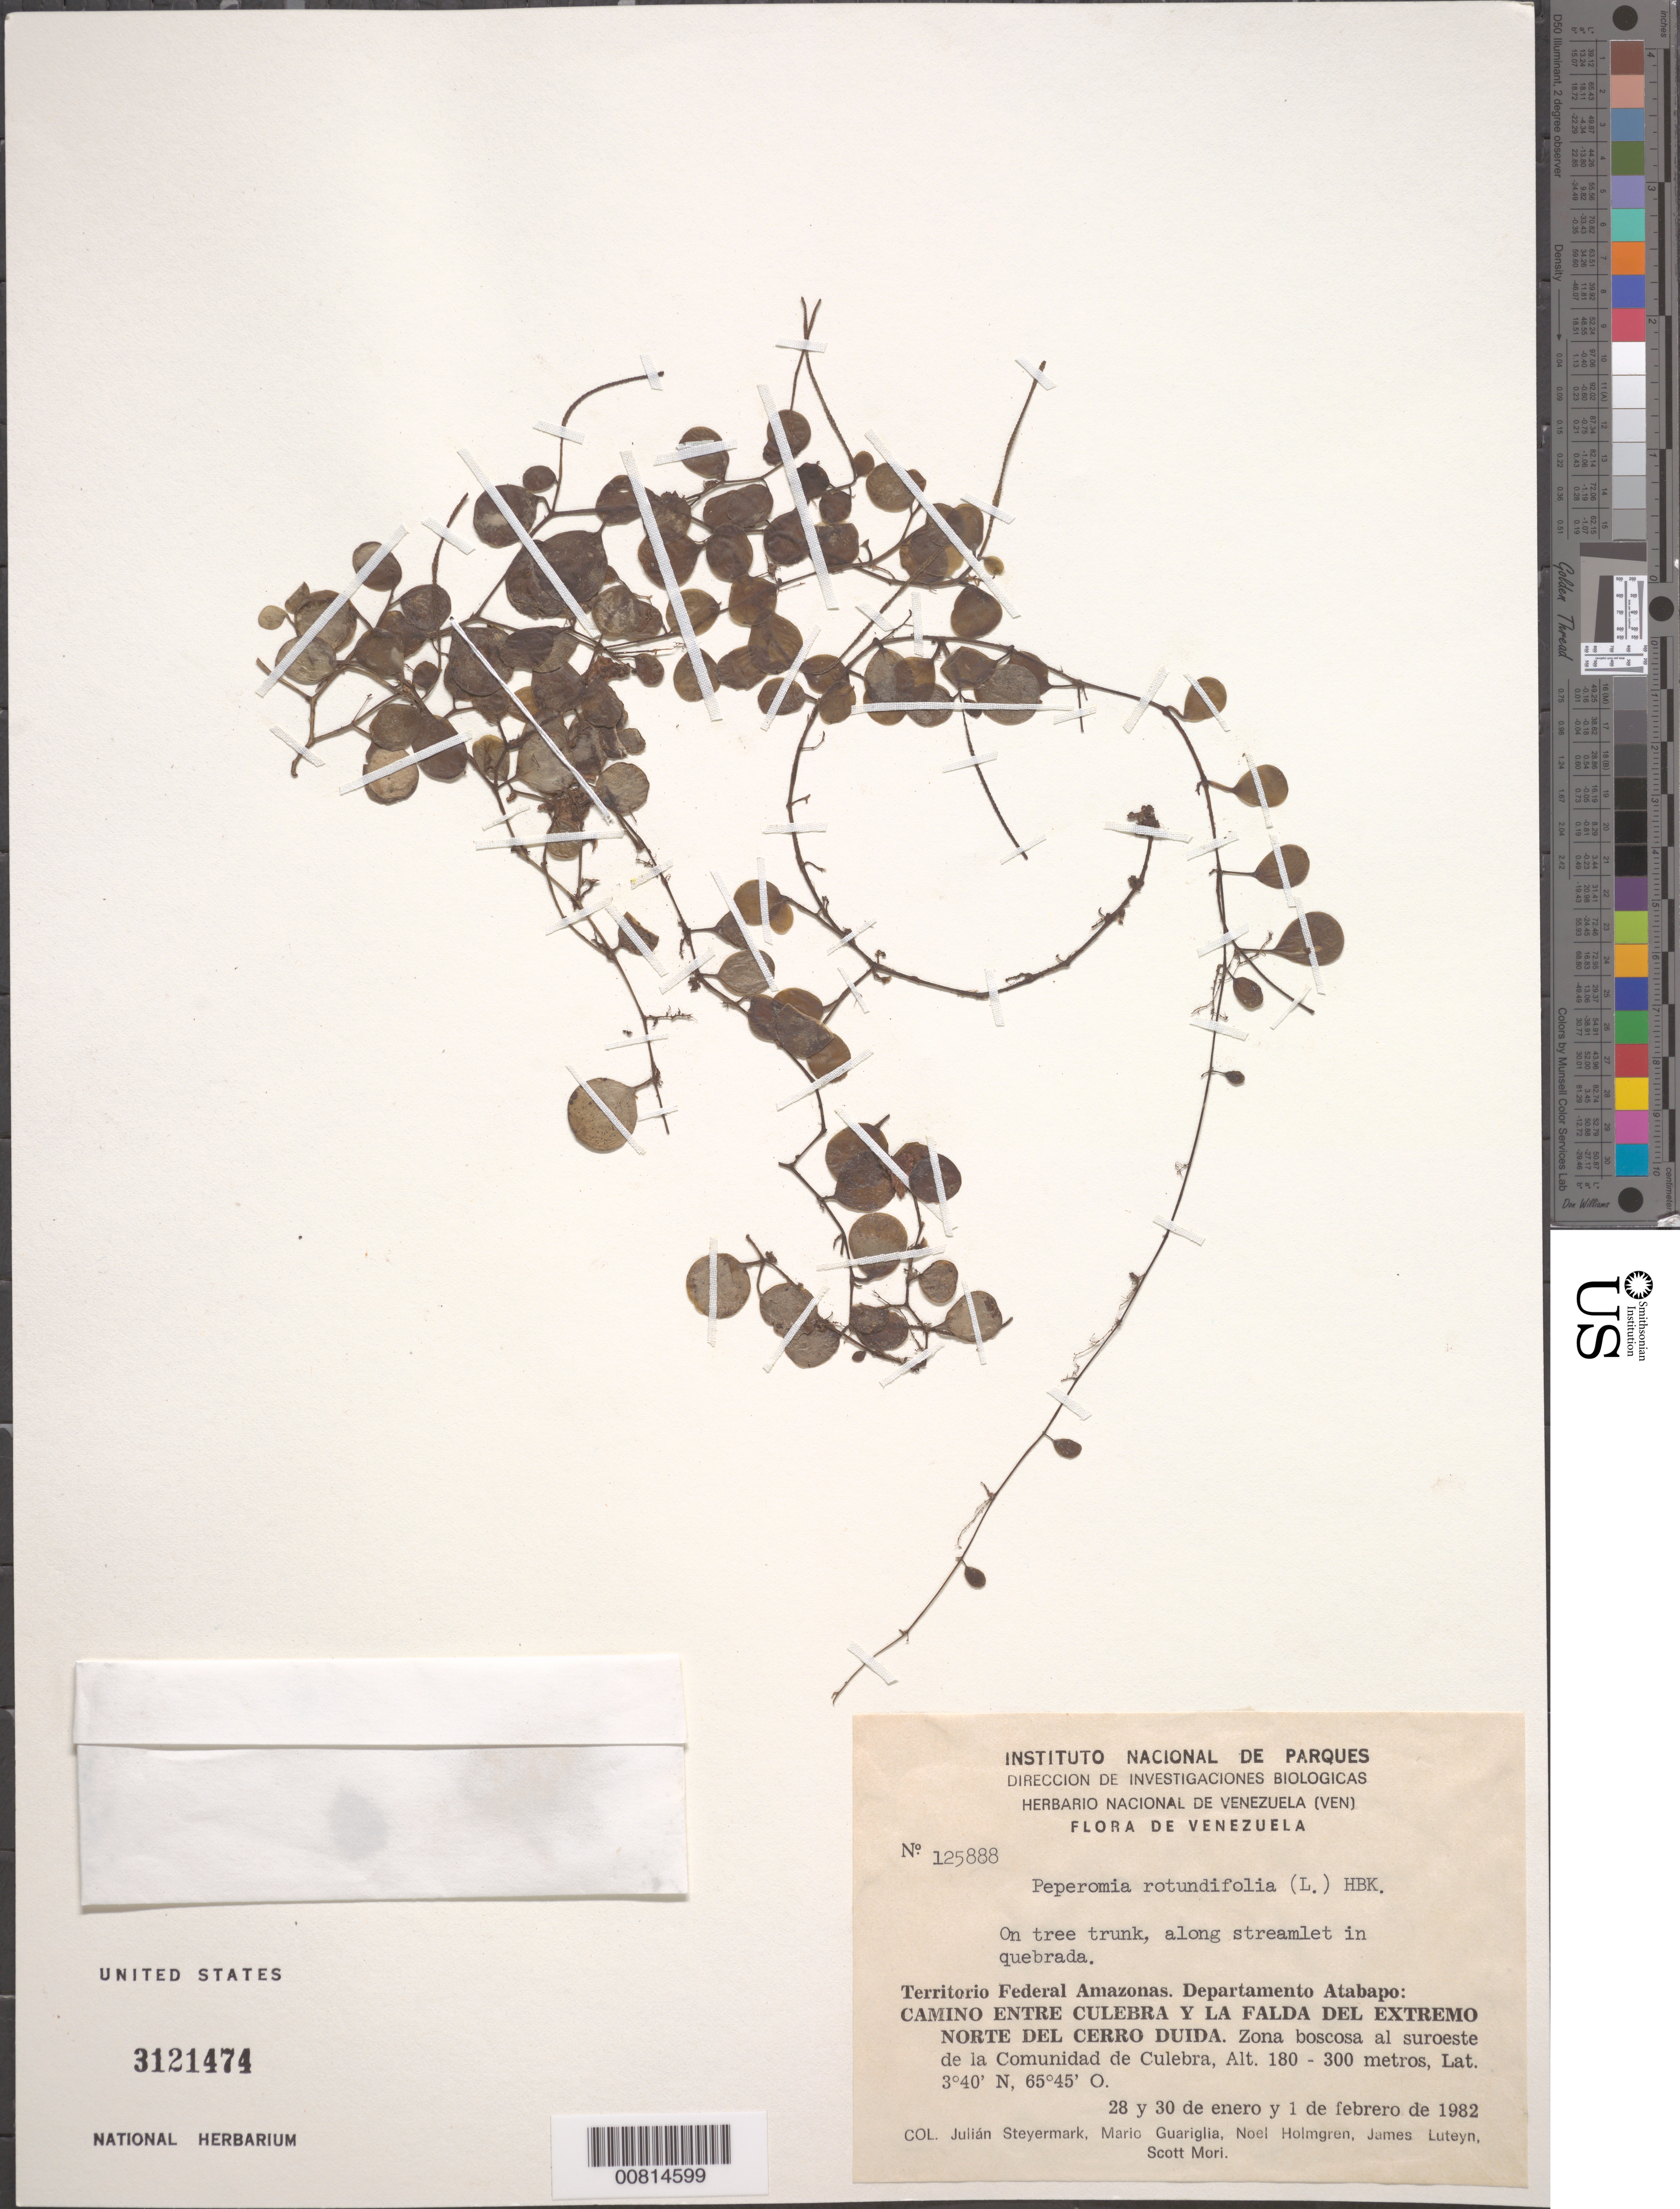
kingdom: Plantae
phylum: Tracheophyta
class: Magnoliopsida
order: Piperales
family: Piperaceae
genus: Peperomia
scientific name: Peperomia rotundifolia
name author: (L.) Kunth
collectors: J. Steyermark, M. Guariglia P., N. H. Holmgren, J. L. Luteyn & S. Mori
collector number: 125888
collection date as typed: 28-Jan-82 to 1-Feb-82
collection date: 1982-01-28/1982-02-01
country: Venezuela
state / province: Amazonas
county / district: Atabapo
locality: Cerro Duida, N of; SW of Comunidad de Culebra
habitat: On tree trunk, along streamlet in quebrada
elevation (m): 180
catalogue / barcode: US 3121474